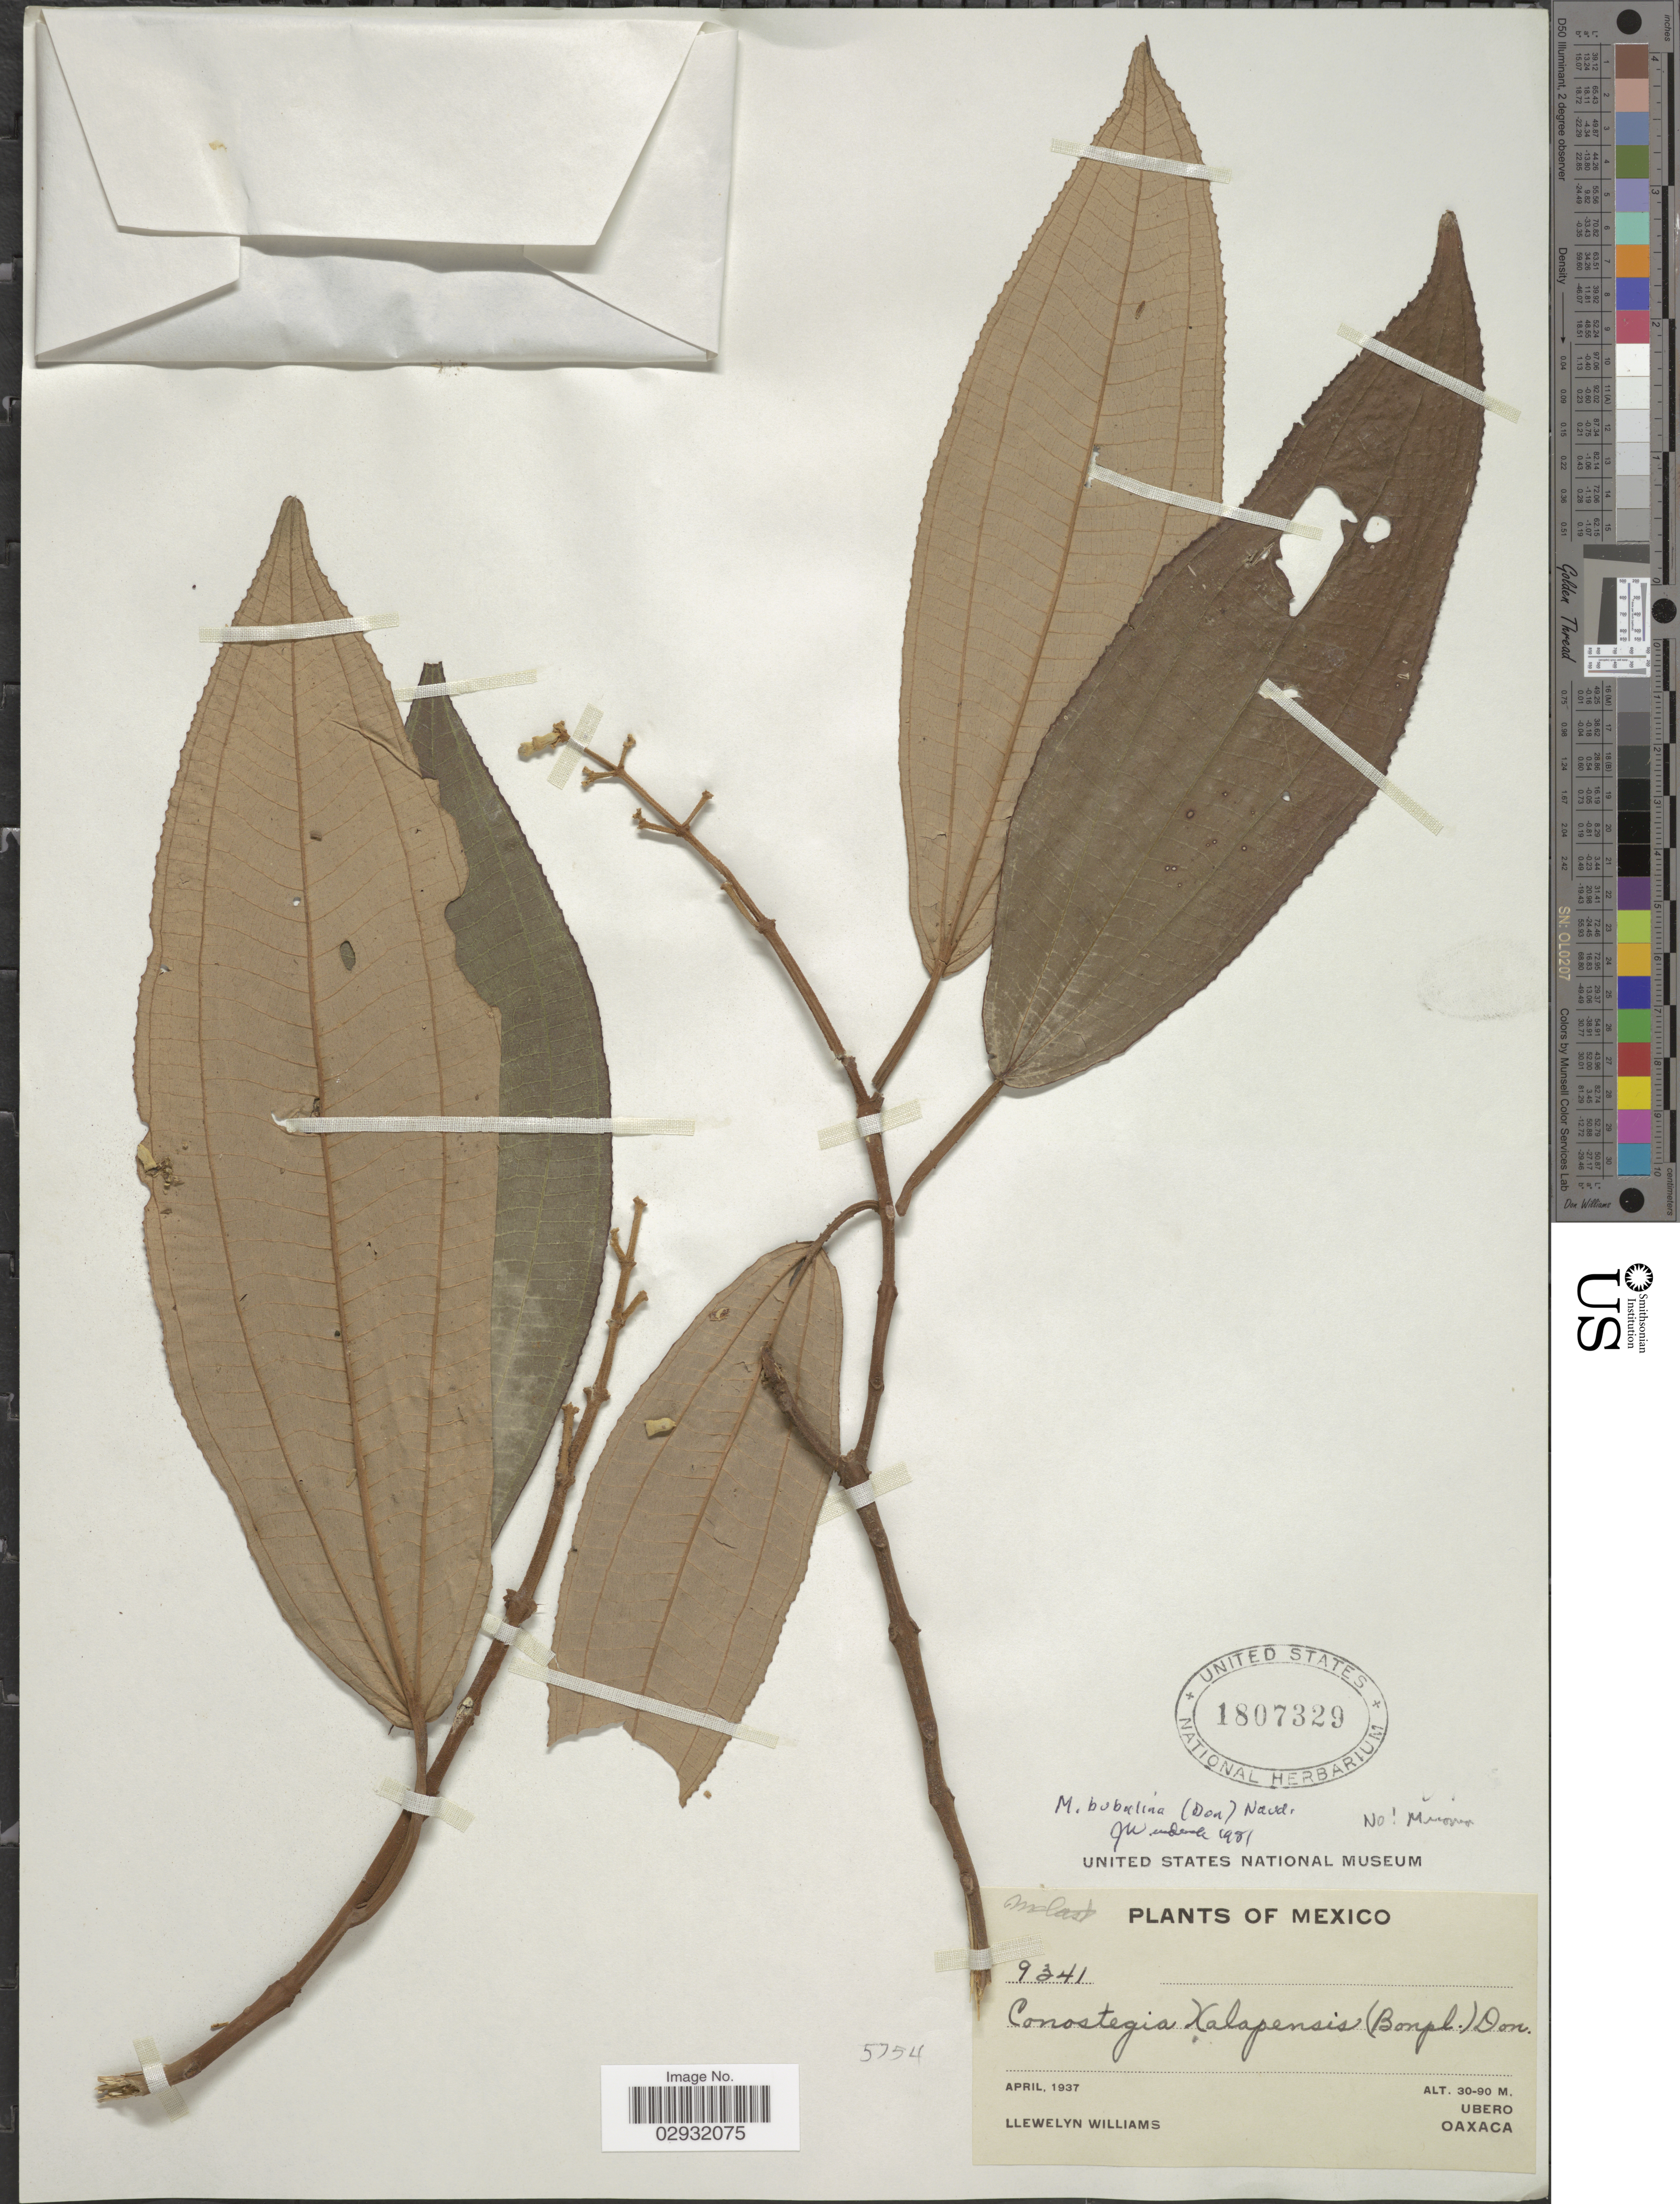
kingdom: Plantae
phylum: Tracheophyta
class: Magnoliopsida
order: Myrtales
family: Melastomataceae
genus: Miconia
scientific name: Miconia bubalina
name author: Naudin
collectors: Ll. Williams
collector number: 9341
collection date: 1937-04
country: Mexico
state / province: Oaxaca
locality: Ubero, Oaxaca.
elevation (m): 30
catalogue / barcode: US 1807329